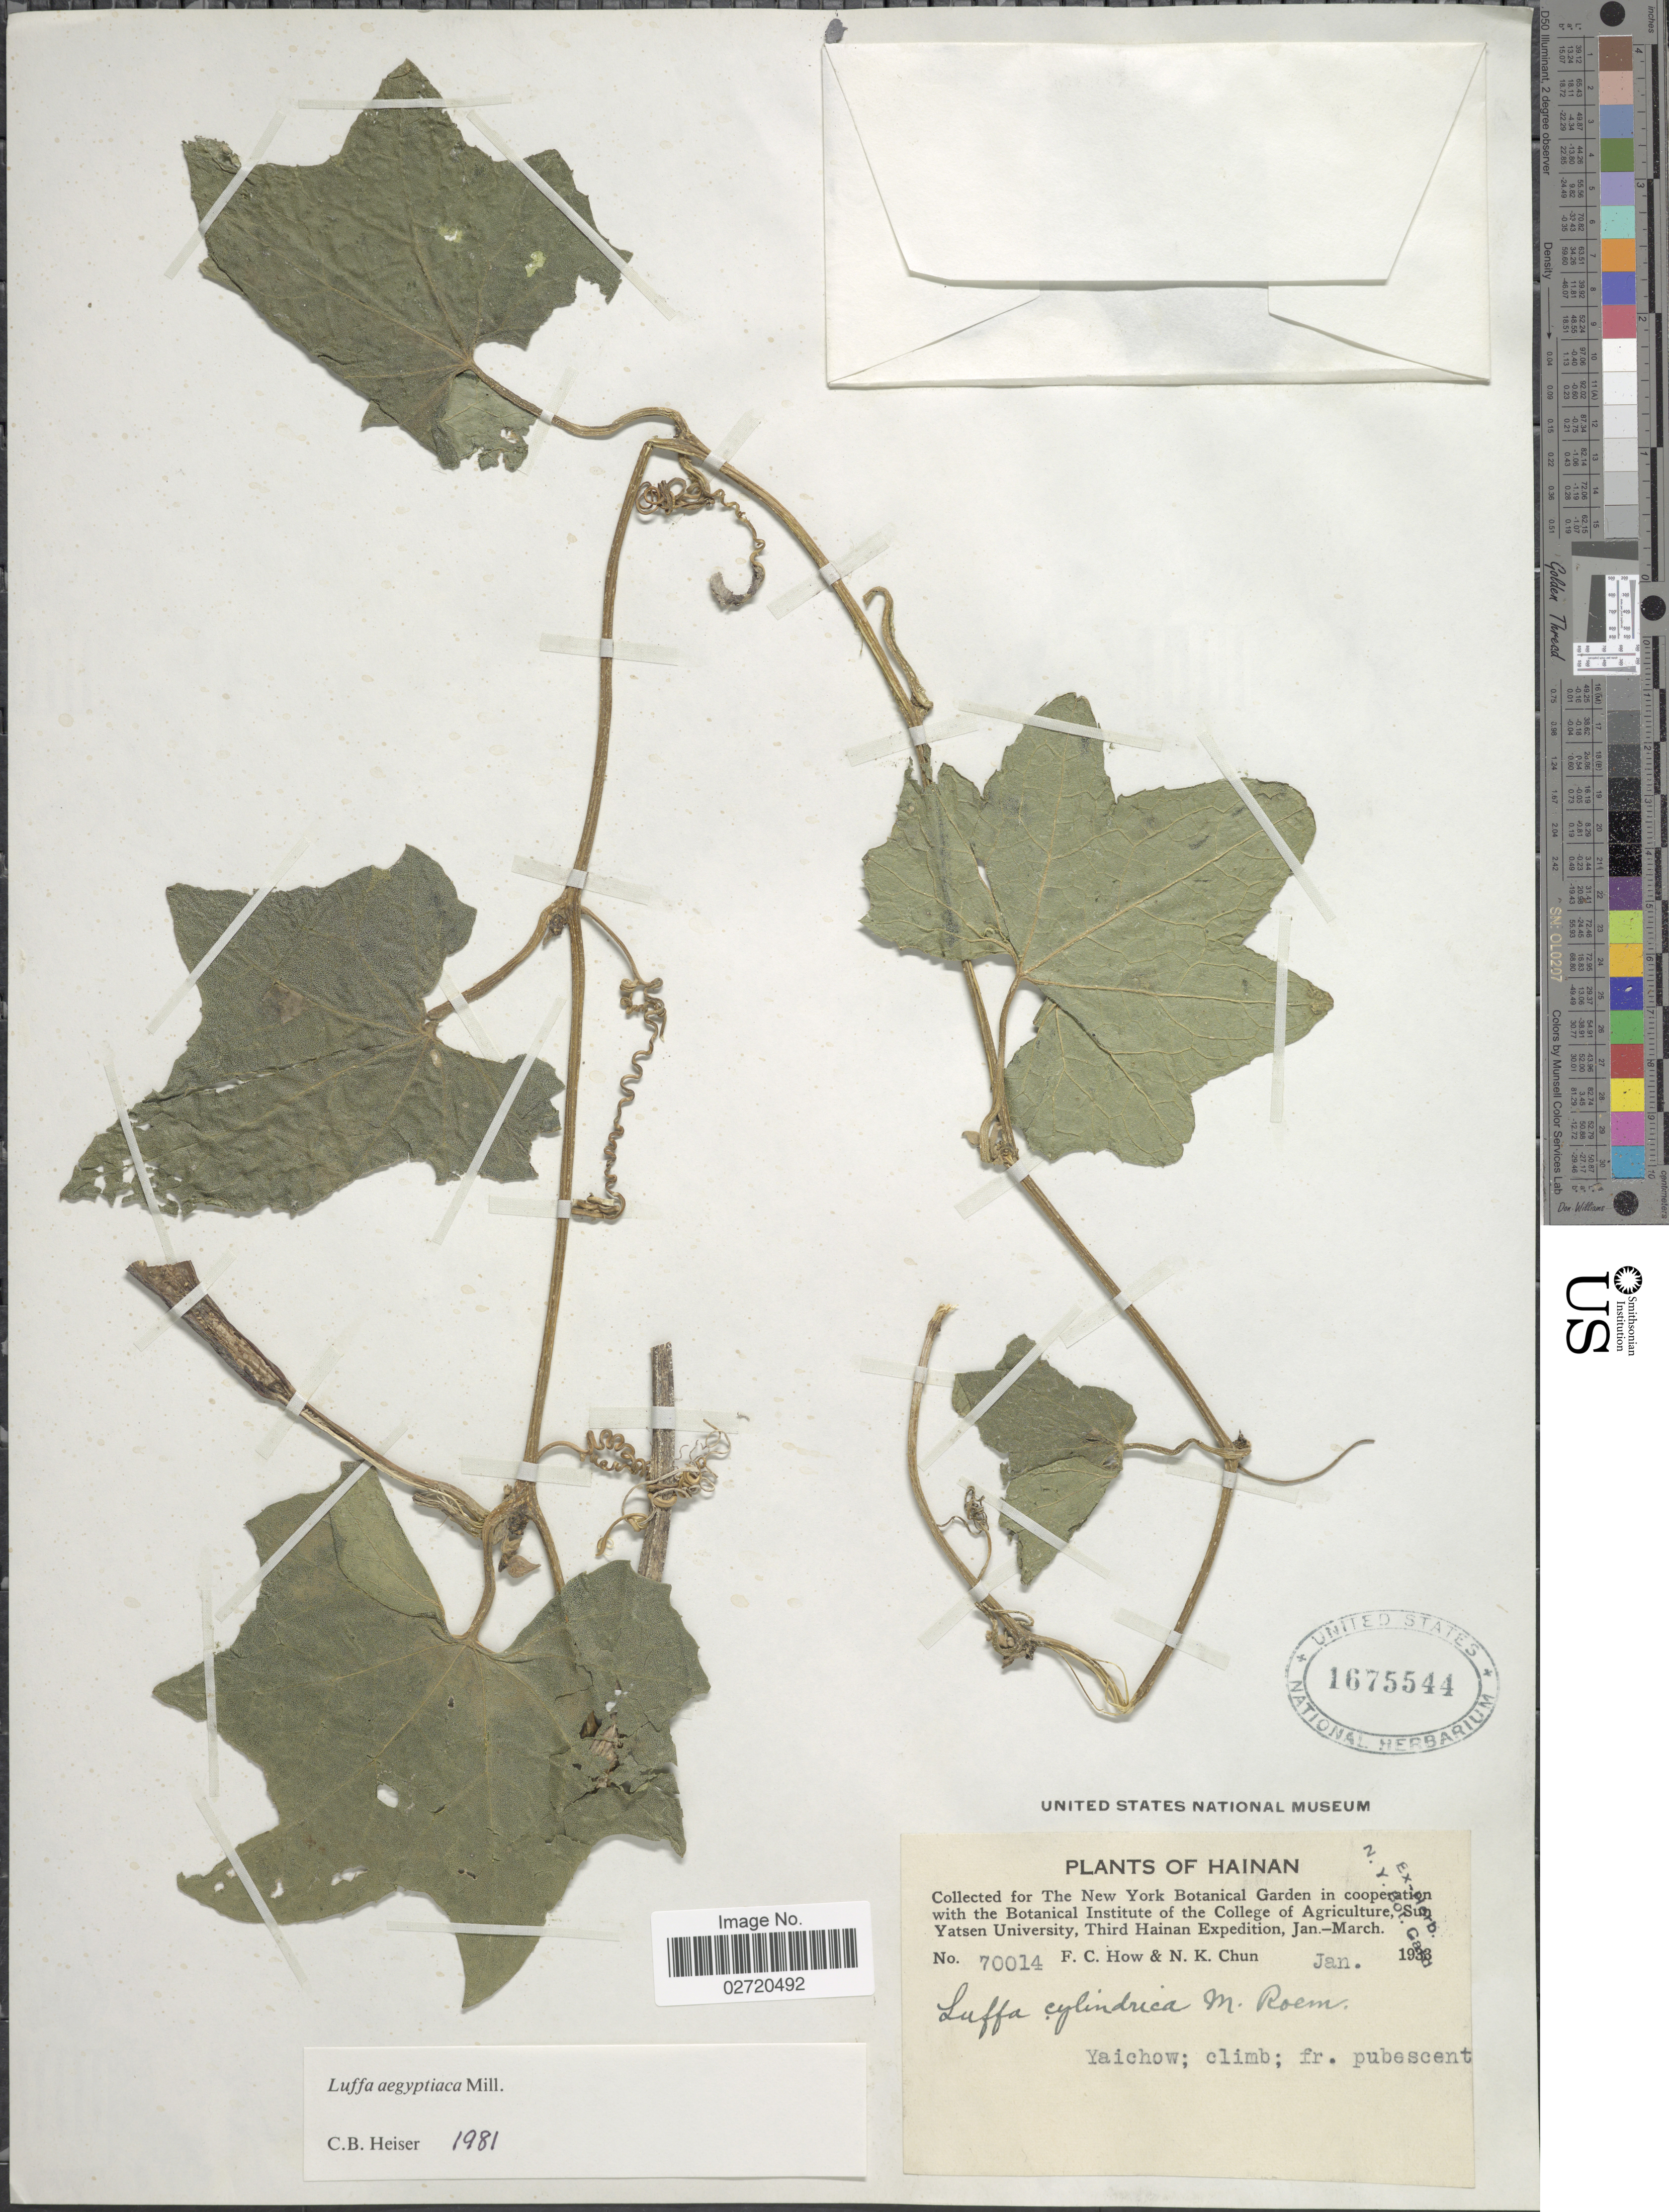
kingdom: Plantae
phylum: Tracheophyta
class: Magnoliopsida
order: Cucurbitales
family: Cucurbitaceae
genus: Luffa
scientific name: Luffa aegyptiaca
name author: Mill.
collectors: F. C. How & N. K. Chun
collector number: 70014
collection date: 1933-01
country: China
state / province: Hainan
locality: Yaichow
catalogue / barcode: US 1675544